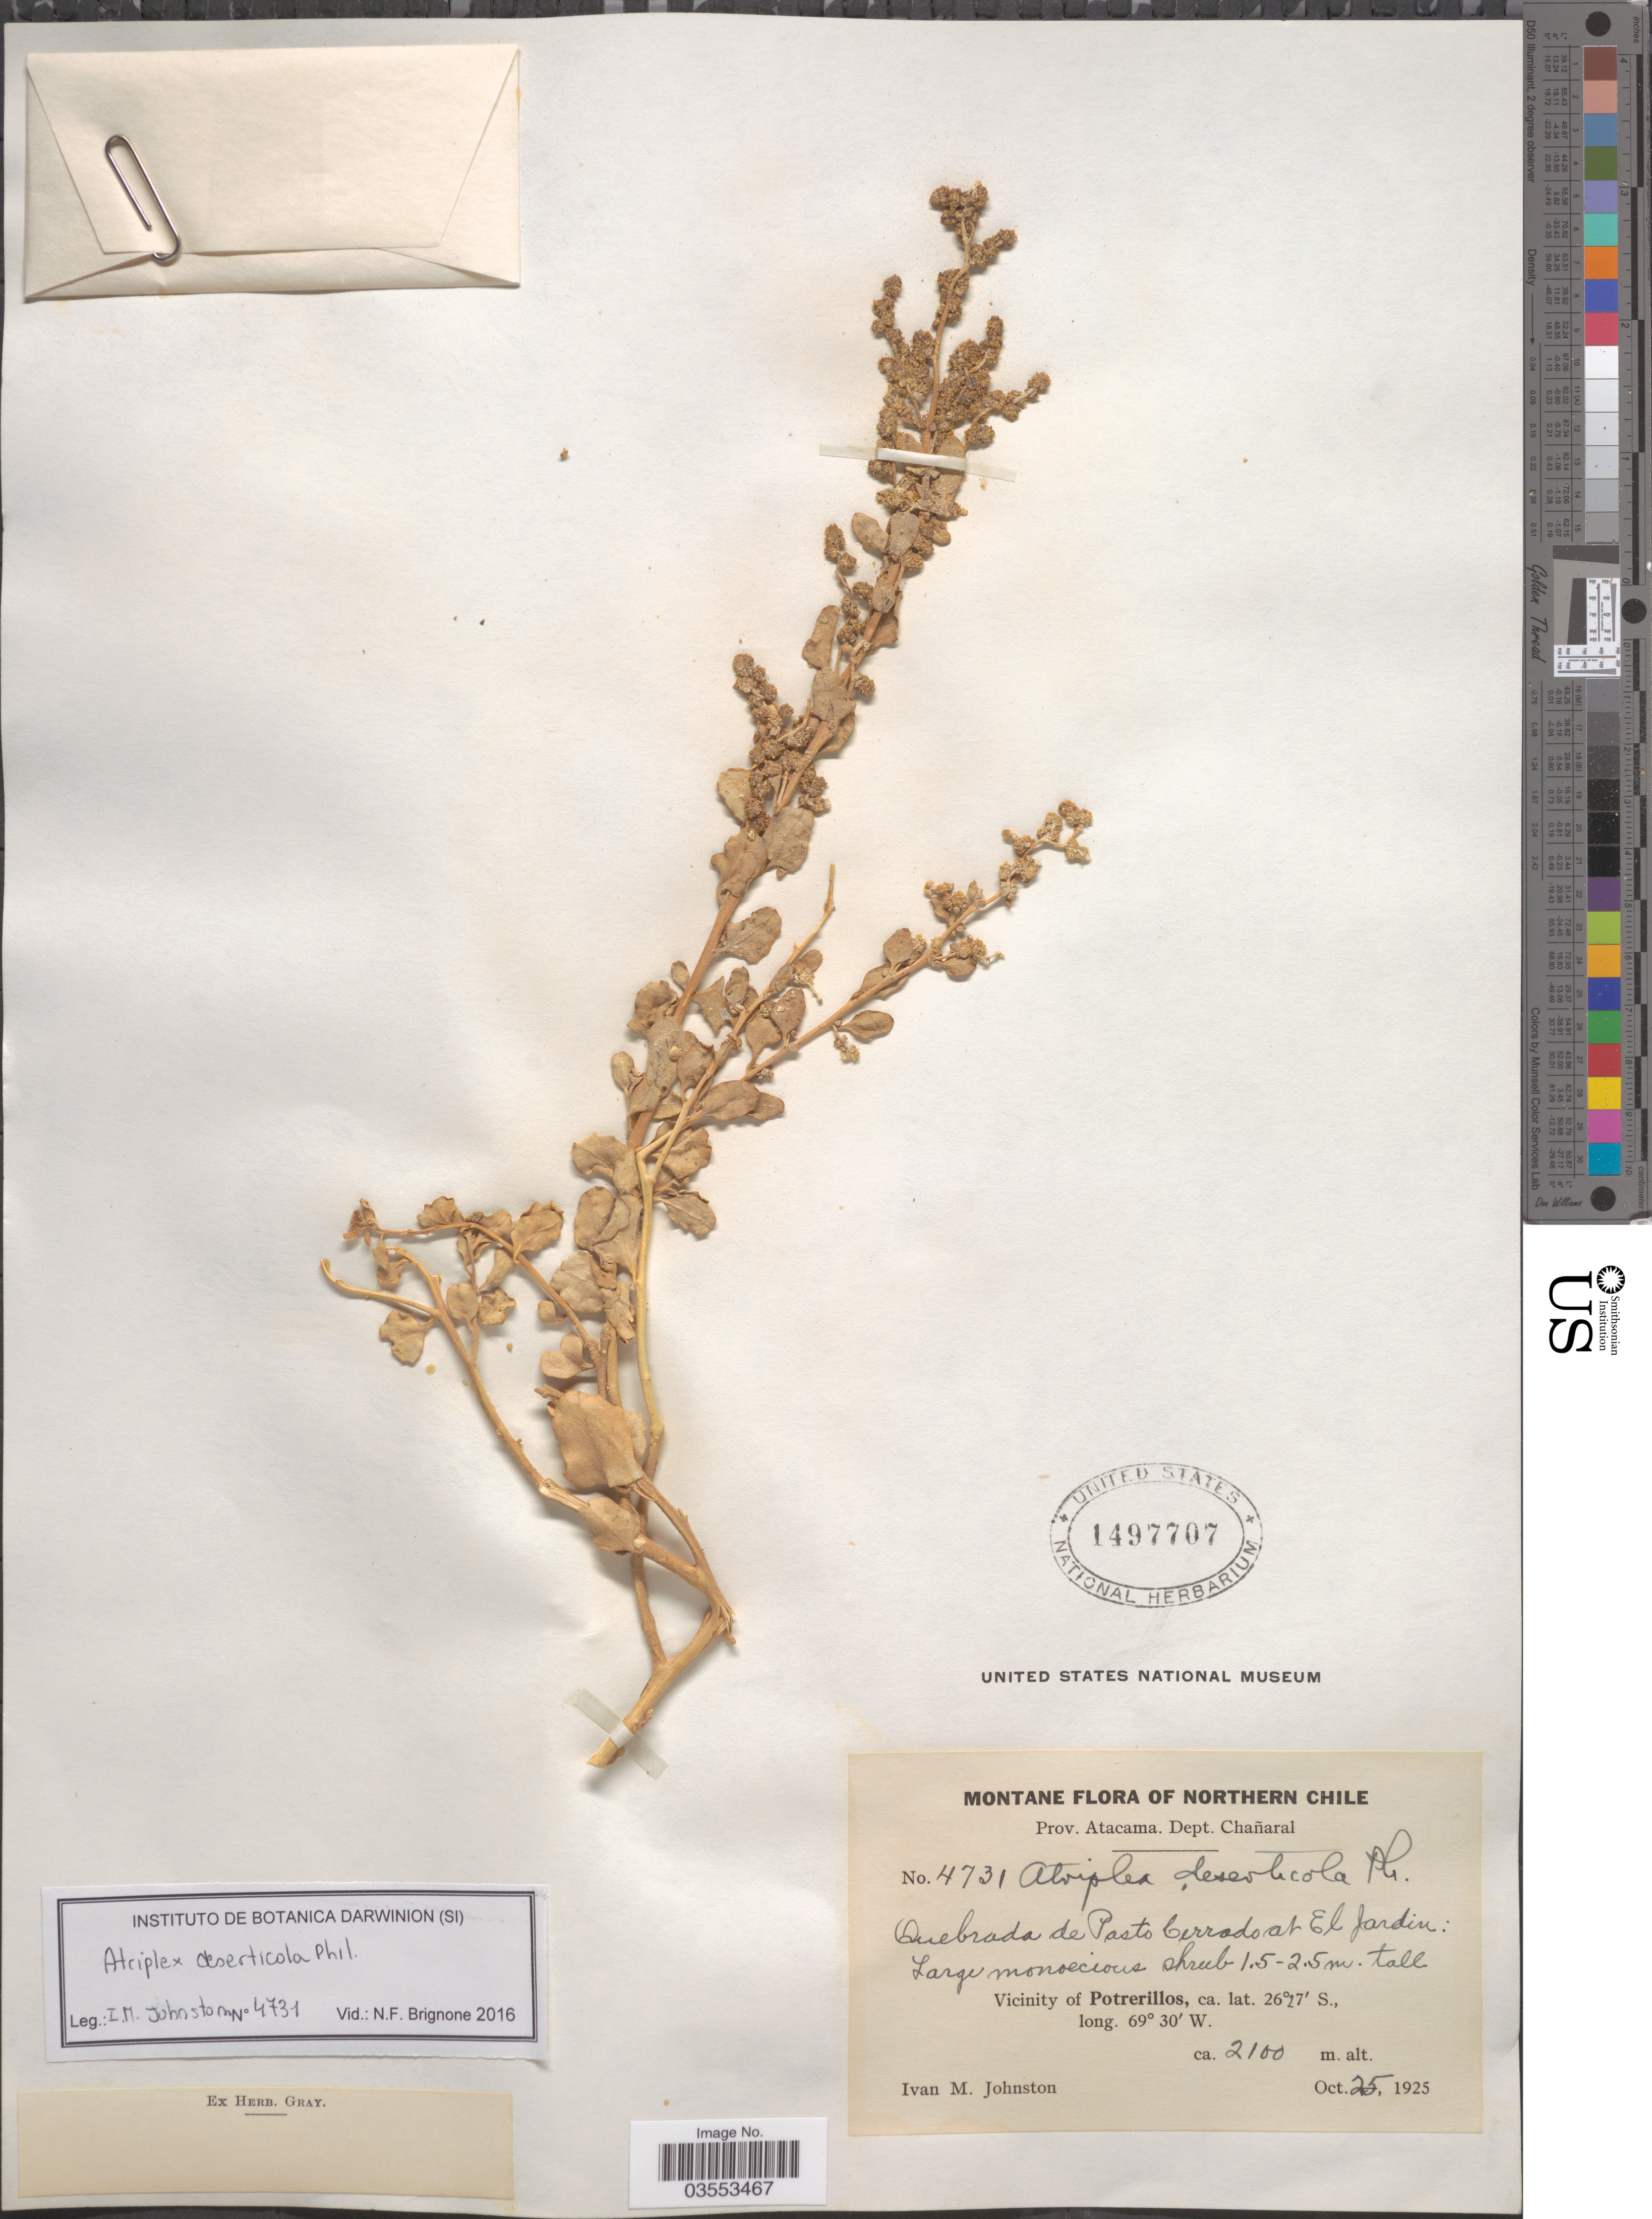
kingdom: Plantae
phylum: Tracheophyta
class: Magnoliopsida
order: Caryophyllales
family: Amaranthaceae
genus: Atriplex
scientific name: Atriplex deserticola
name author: Phil.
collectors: I.M. Johnston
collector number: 4731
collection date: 1925-10-25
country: Chile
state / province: Atacama (III)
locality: Montane of Northern Chile. Dept. Dept. Chañaral. Quebrada de Pasto Cerrado at El Jardin. Vicinity of Potrerillos.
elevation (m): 2100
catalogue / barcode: US 1497707